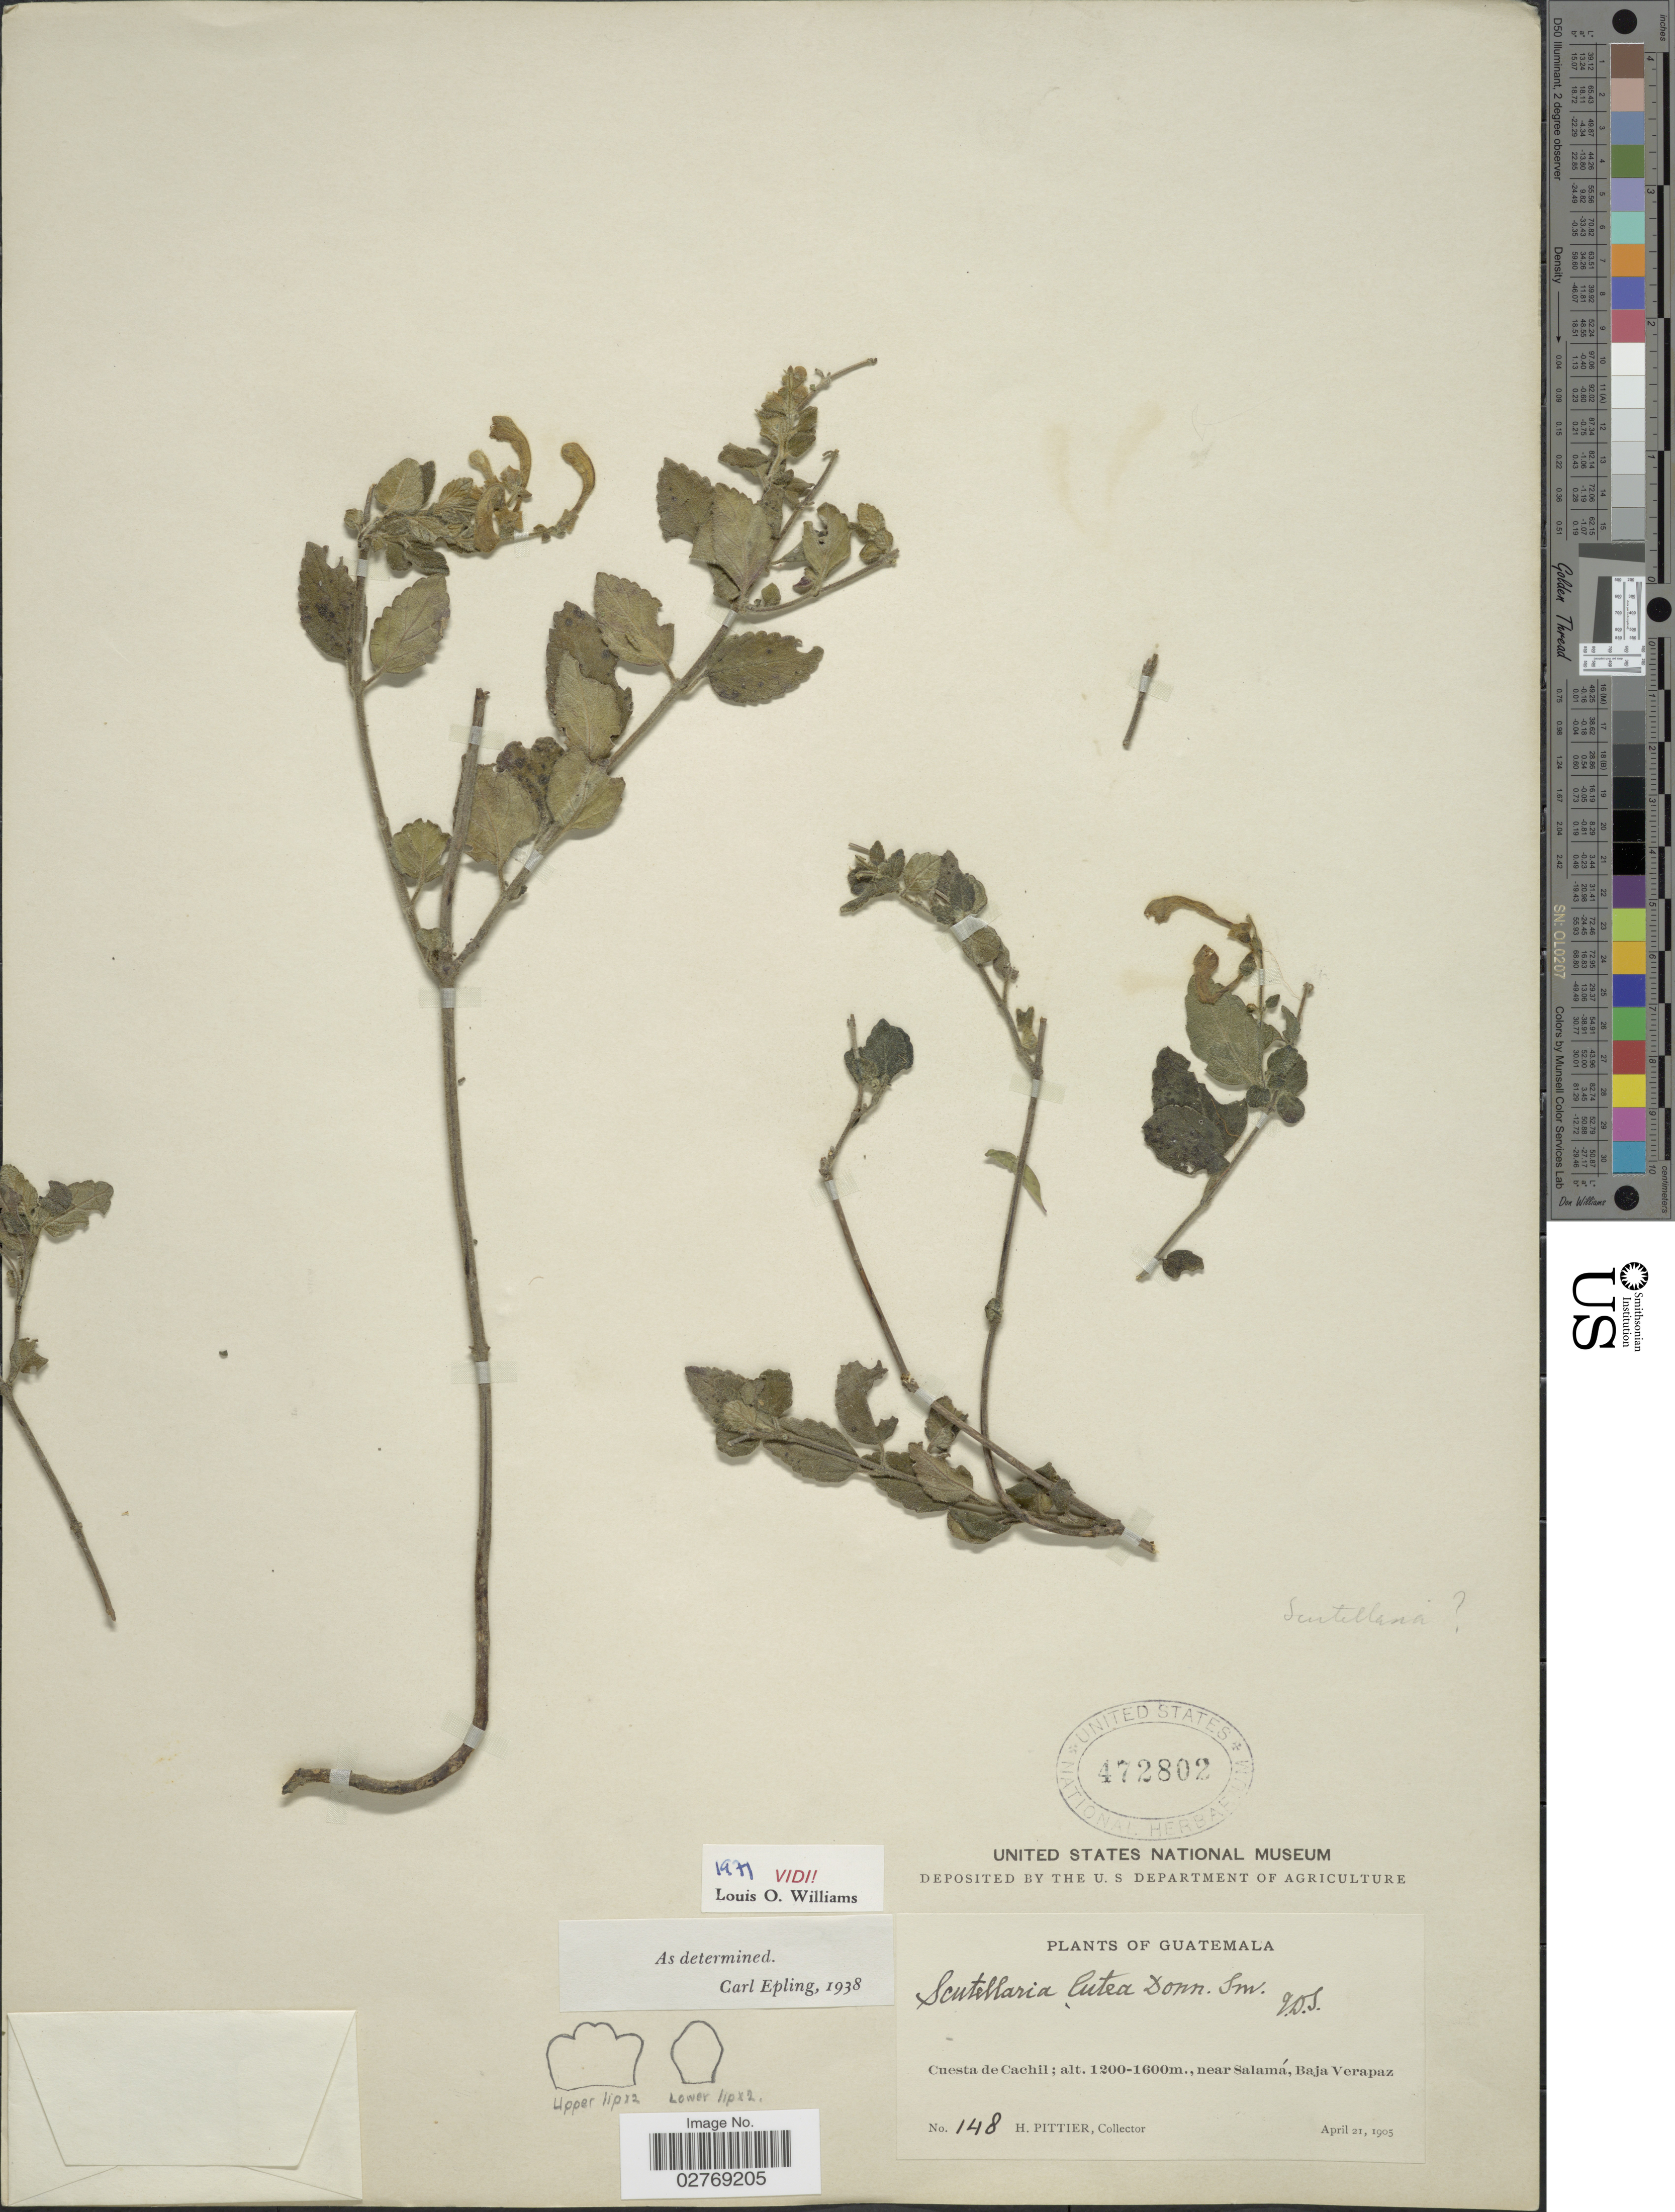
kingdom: Plantae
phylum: Tracheophyta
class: Magnoliopsida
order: Lamiales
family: Lamiaceae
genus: Scutellaria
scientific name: Scutellaria lutea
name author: Donn. Sm.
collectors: H. F. Pittier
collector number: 148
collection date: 1905-04-21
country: Guatemala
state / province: Baja Verapaz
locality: Cuesta de Cachil; near Salamá.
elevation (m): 1200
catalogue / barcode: US 472802